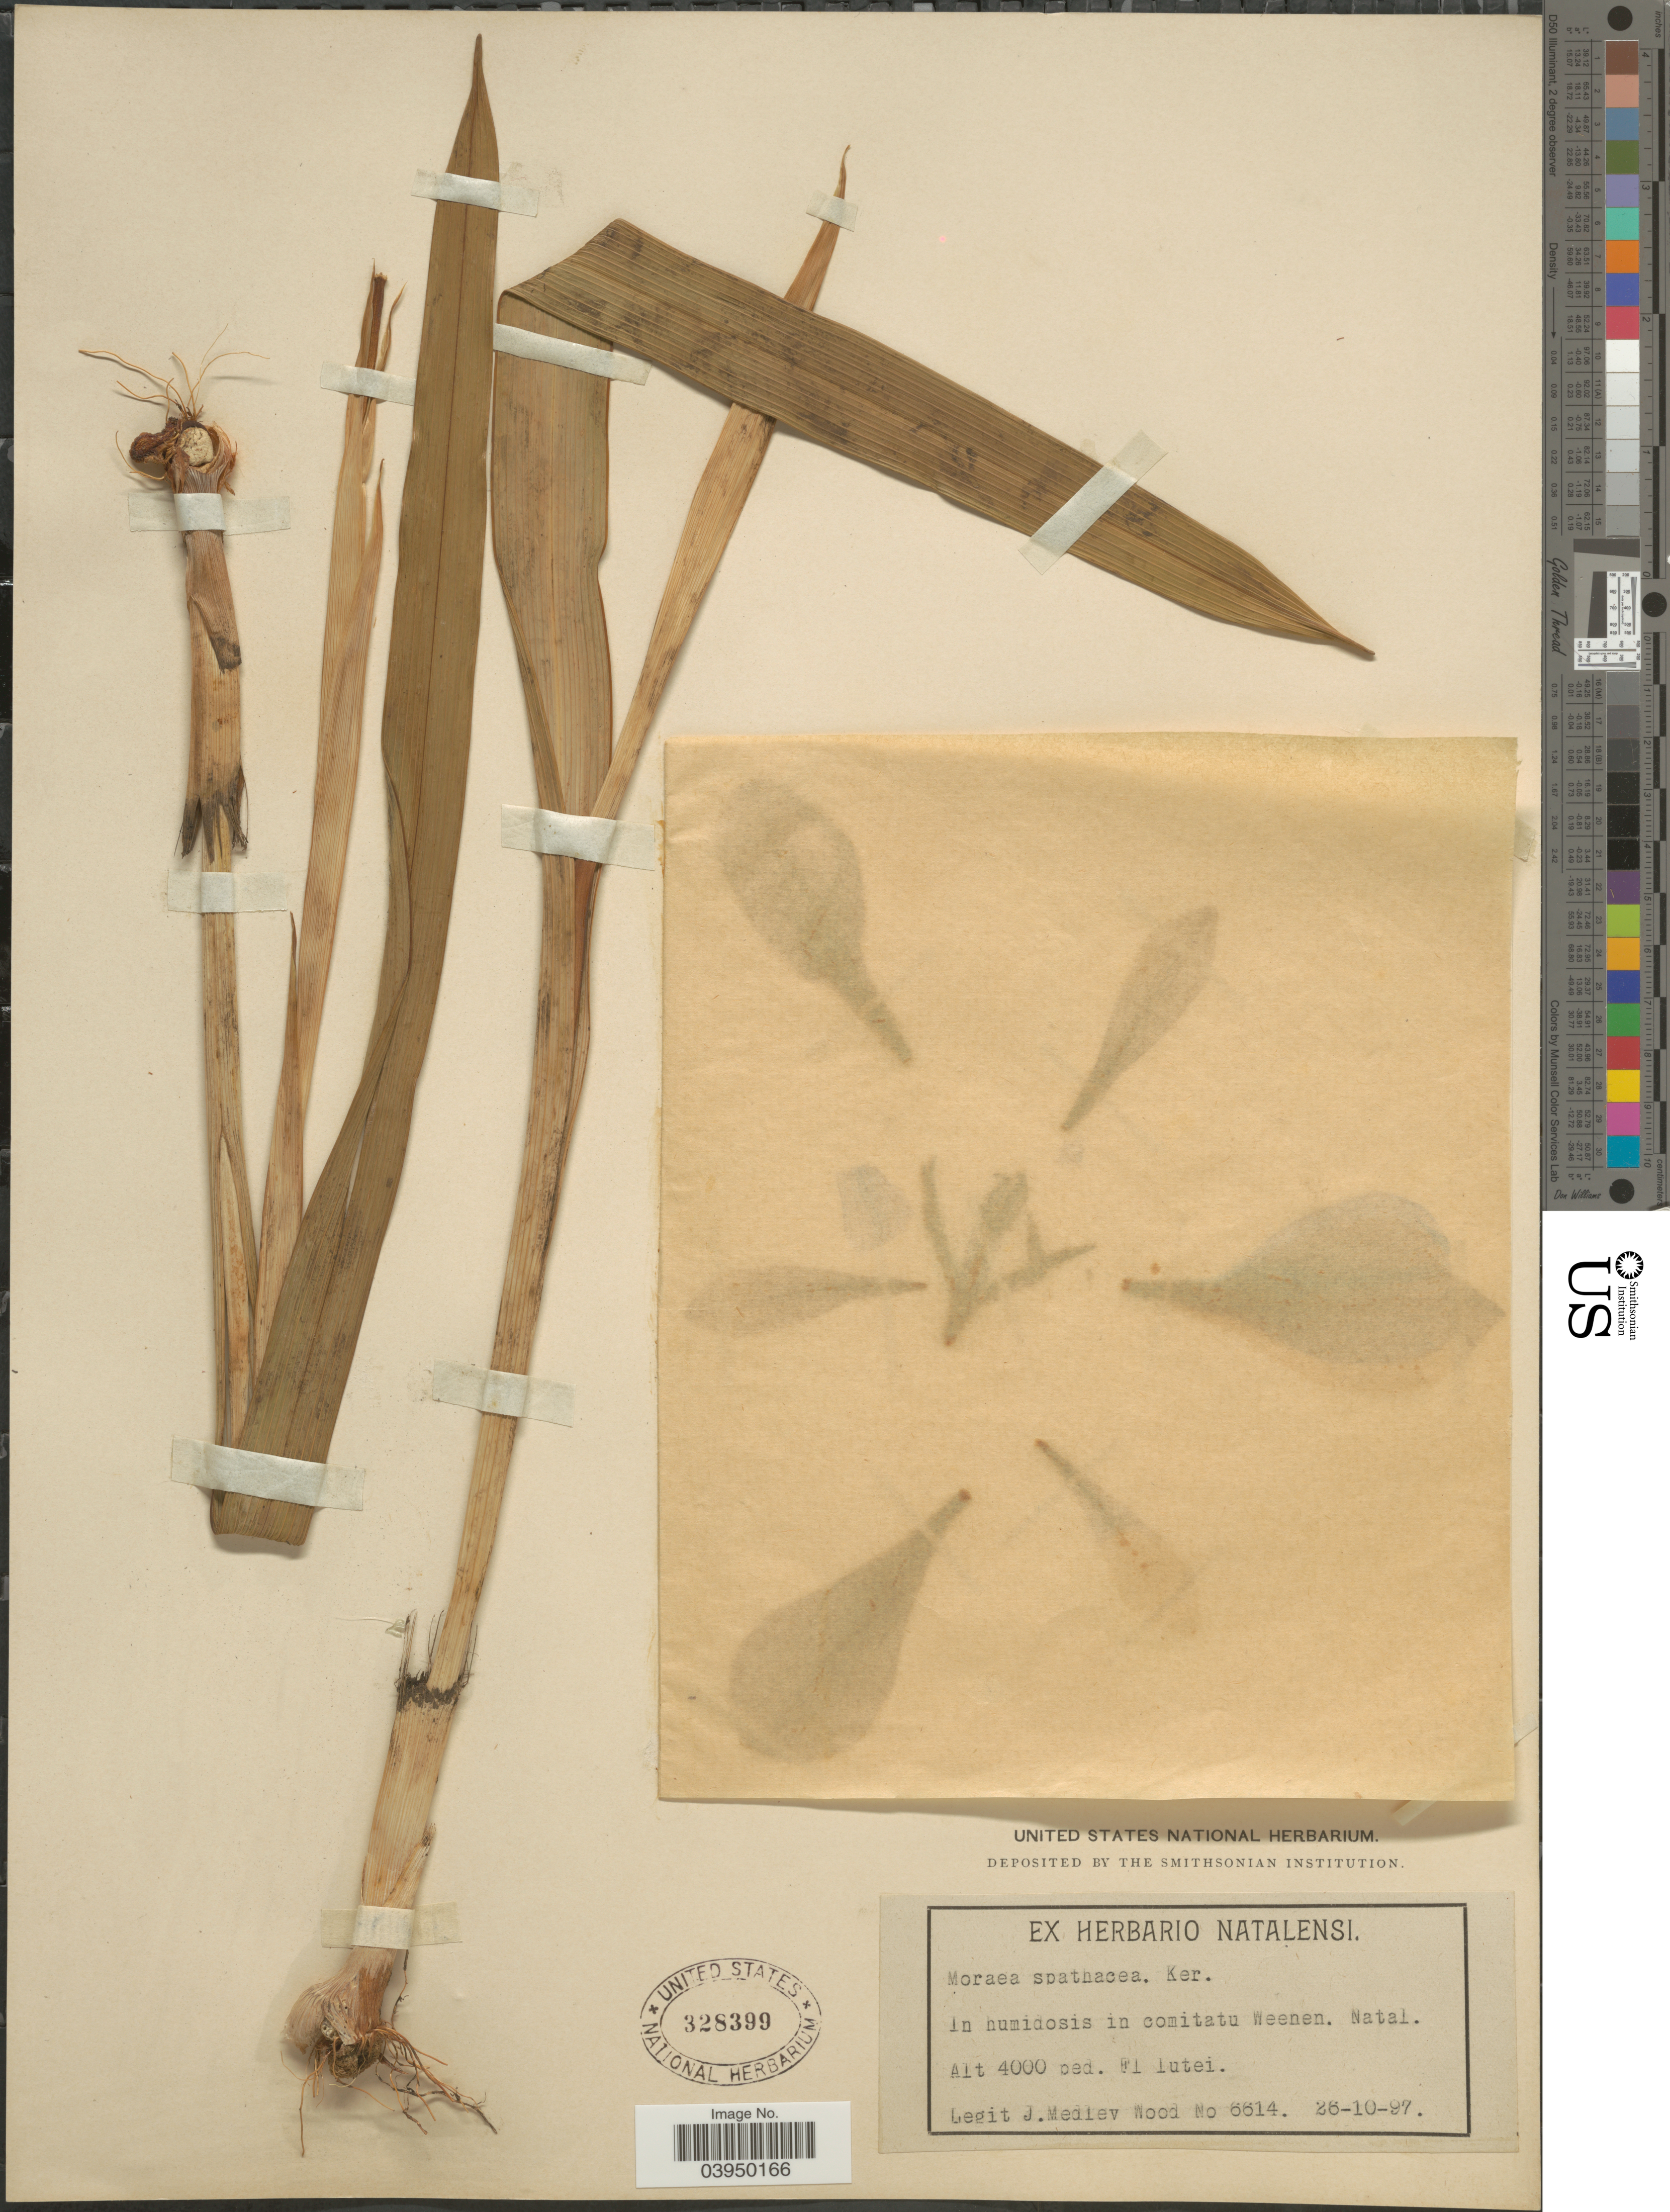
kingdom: Plantae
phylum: Tracheophyta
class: Liliopsida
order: Asparagales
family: Iridaceae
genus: Moraea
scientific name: Moraea spathulata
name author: (L. f.) Klatt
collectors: J. Medley Wood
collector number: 6614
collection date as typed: Transcribed d/m/y: 26/10/97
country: South Africa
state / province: KwaZulu-Natal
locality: In humidosis in comitatu Weenen. Natal.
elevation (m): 1219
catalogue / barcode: US 328399